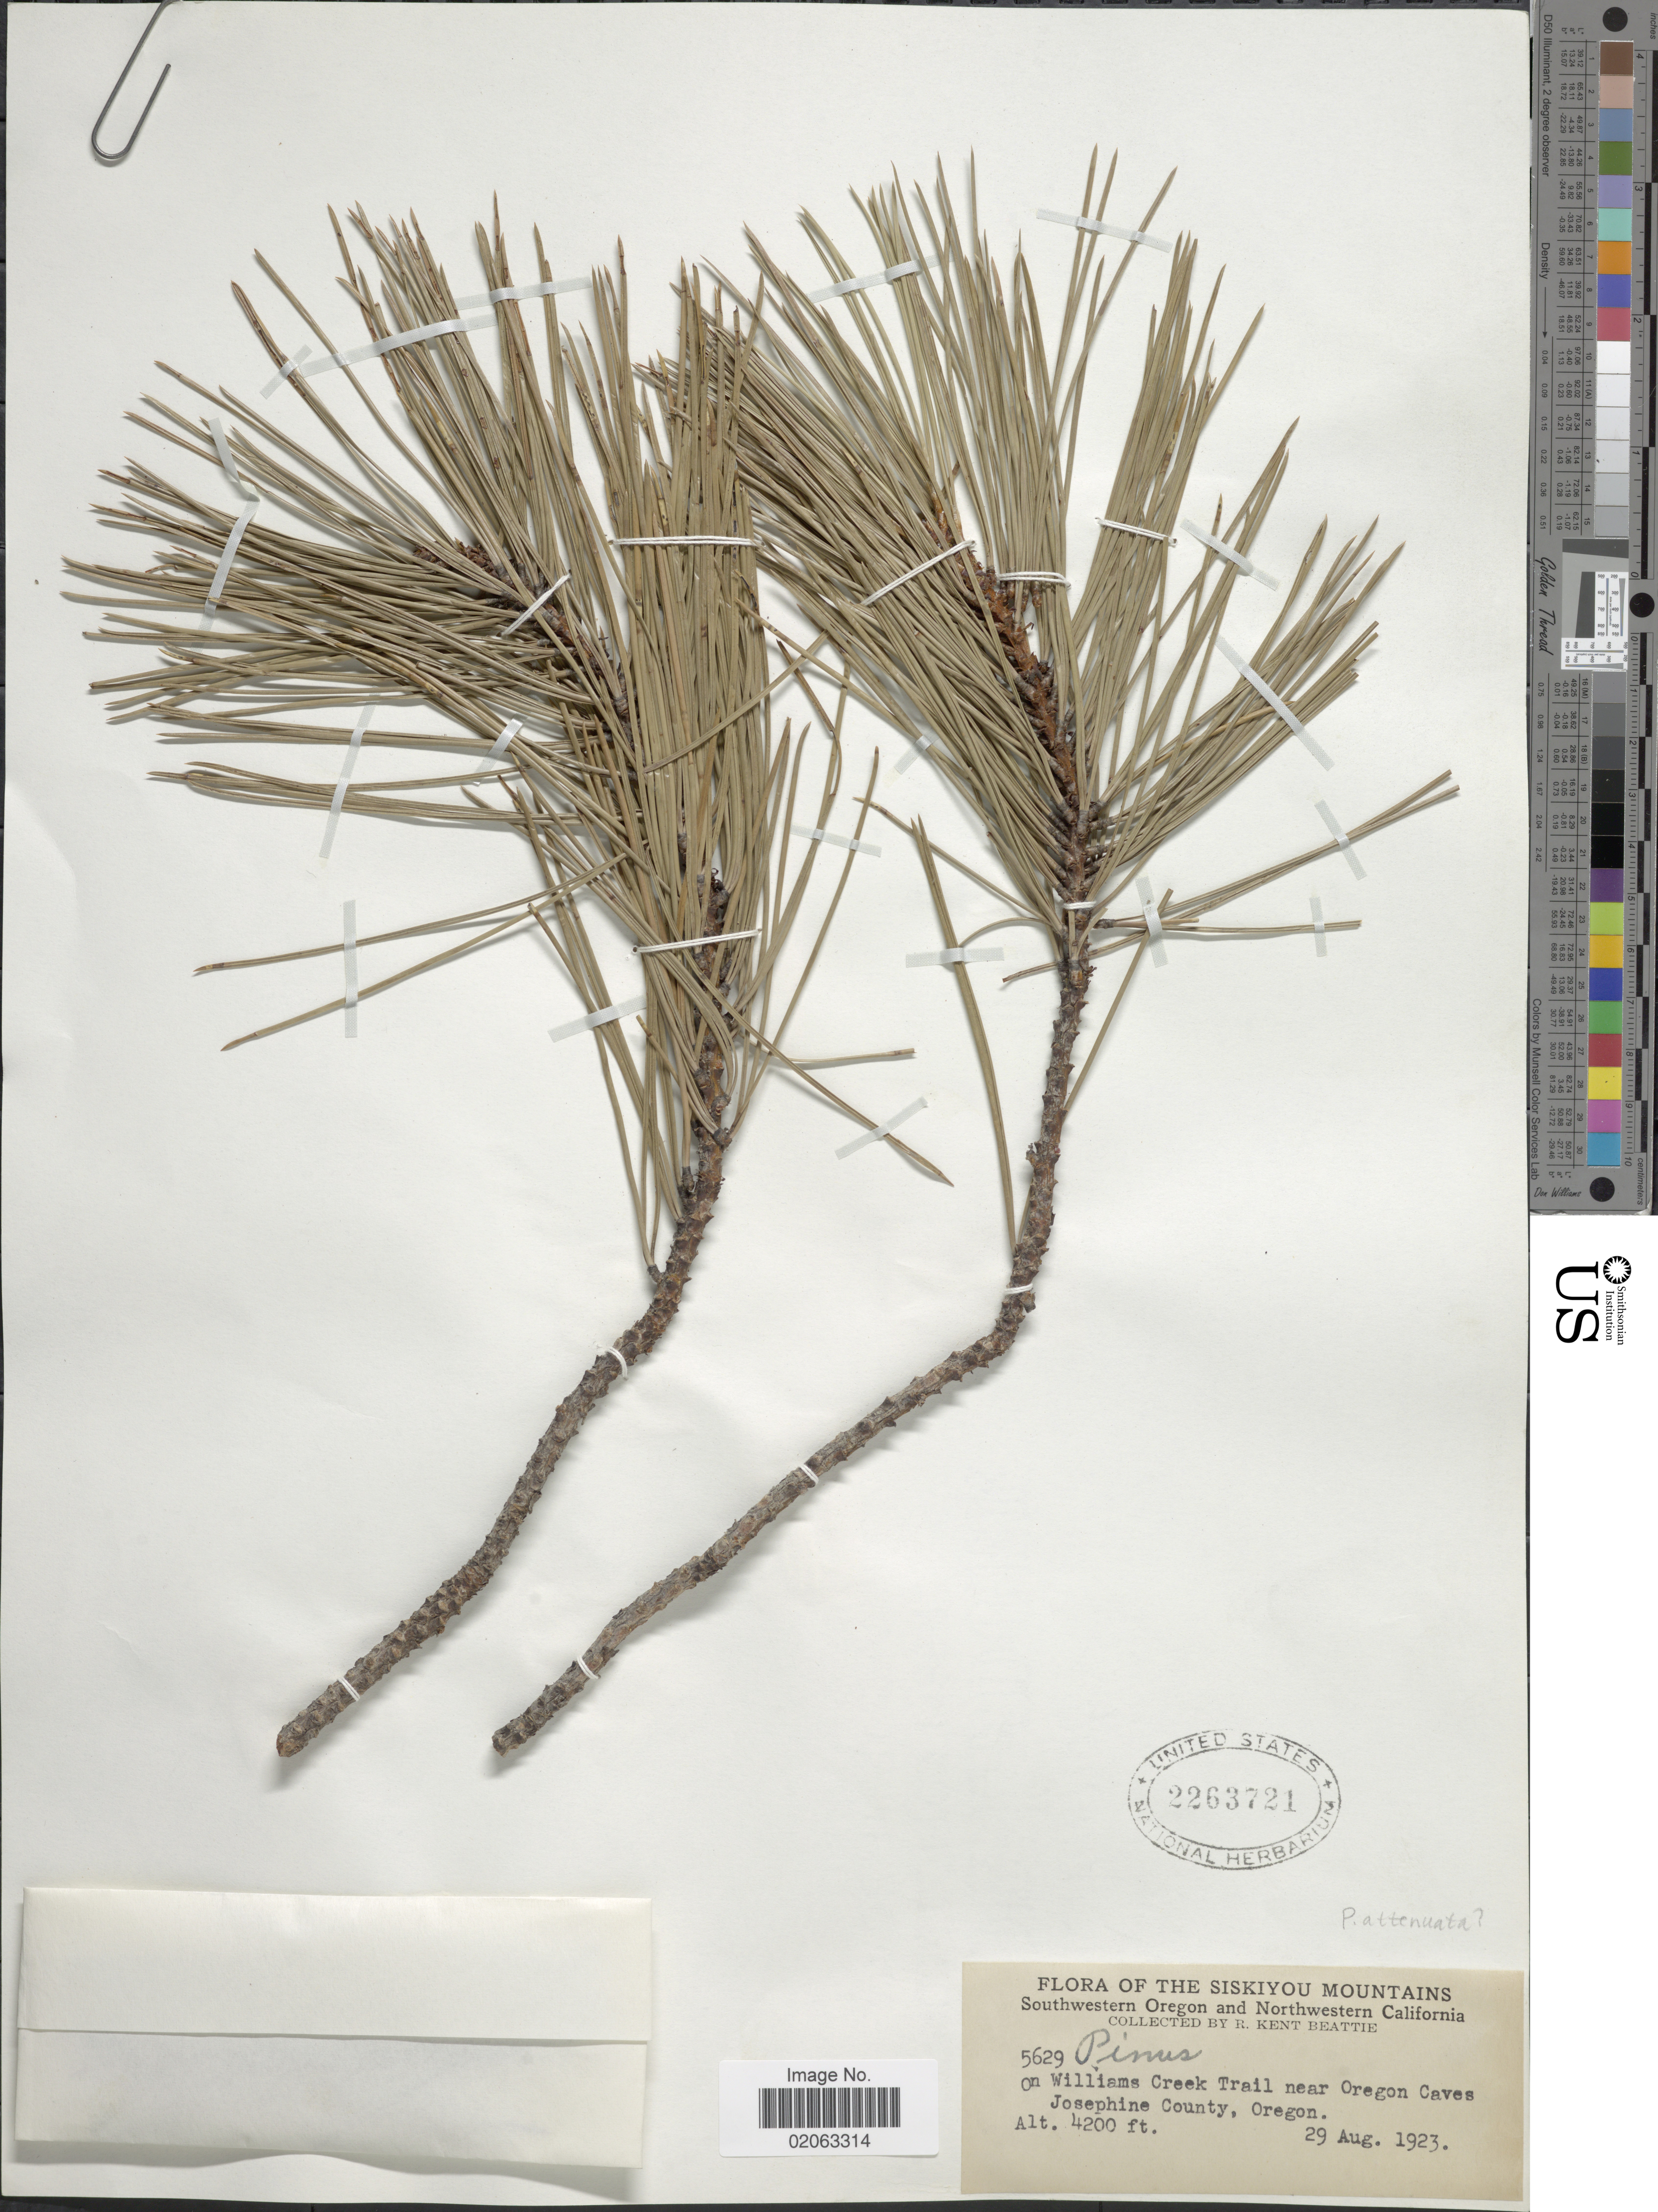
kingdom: Plantae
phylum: Tracheophyta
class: Pinopsida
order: Pinales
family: Pinaceae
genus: Pinus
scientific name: Pinus attenuata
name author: Lemmon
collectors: R. K. Beattie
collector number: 5629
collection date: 1923-08-29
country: United States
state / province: Oregon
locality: The Siskiyou Mountains, Southwestern Oregon and Northwestern California, On Williams Creek Trail near Oregon Caves Josephine County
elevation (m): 1280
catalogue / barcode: US 2263721